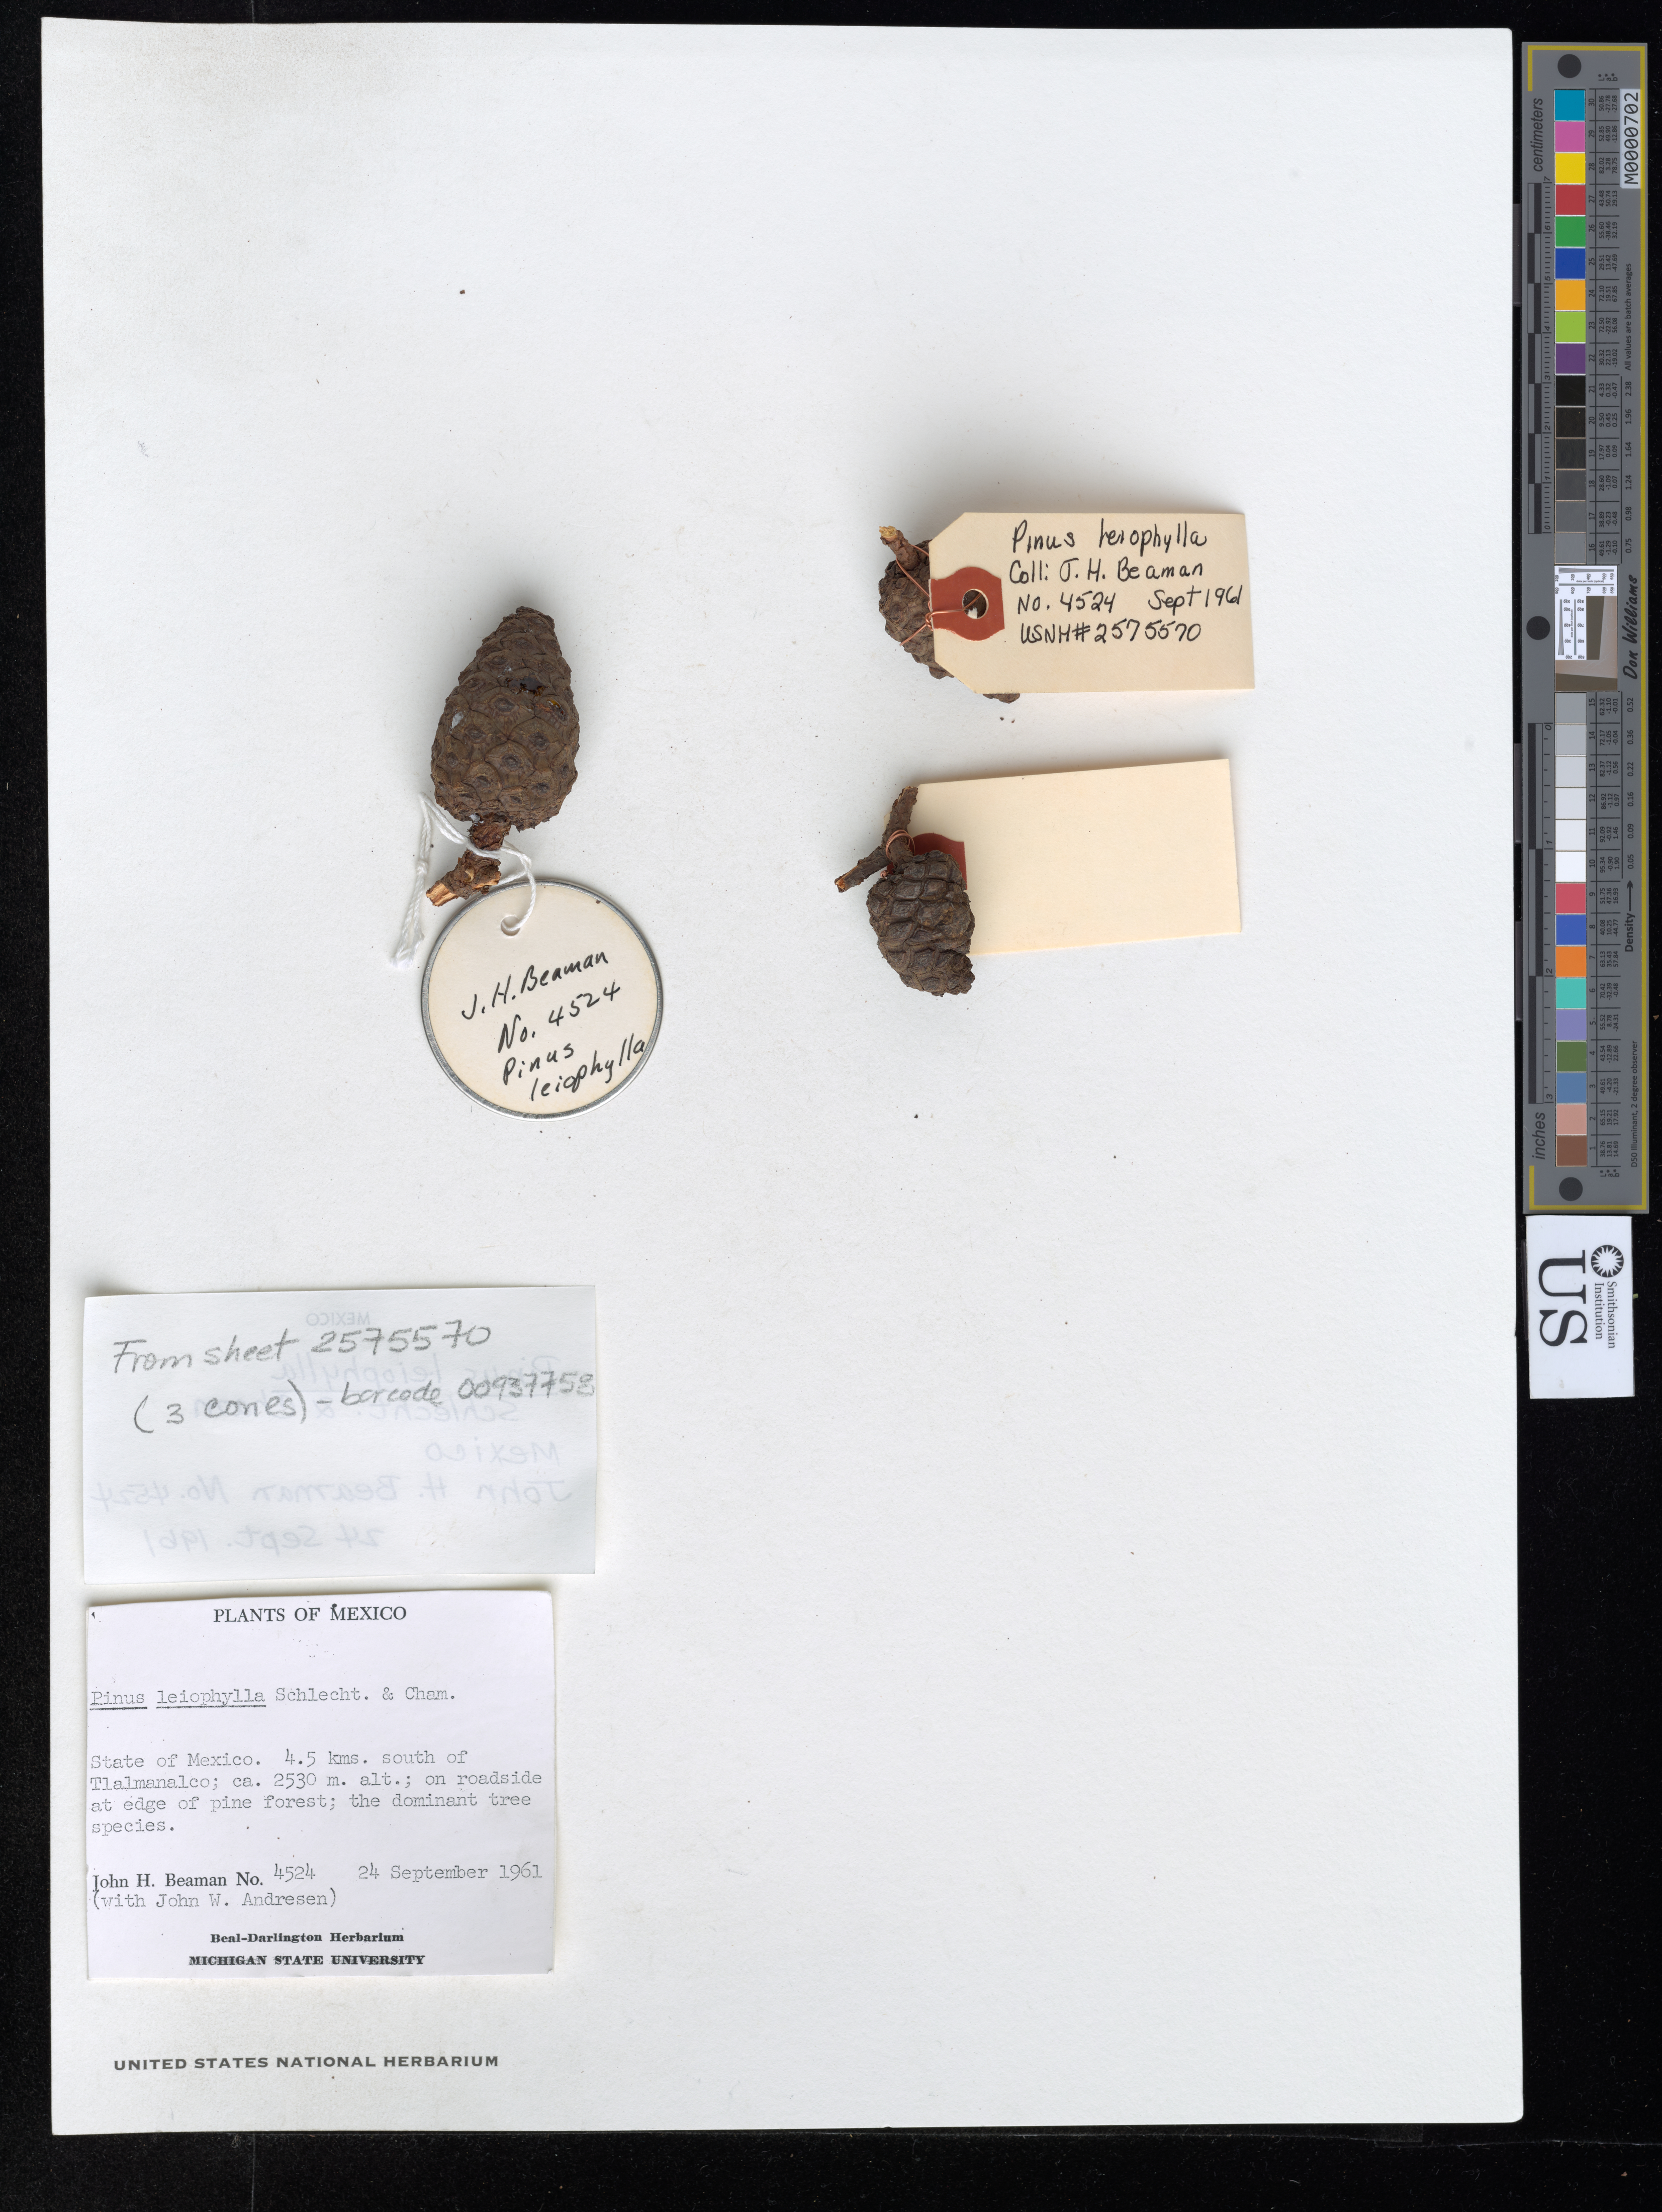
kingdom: Plantae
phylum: Tracheophyta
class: Pinopsida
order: Pinales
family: Pinaceae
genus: Pinus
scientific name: Pinus leiophylla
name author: Schiede ex Schltdl. & Cham.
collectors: J. H. Beaman & J. Andrésen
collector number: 4524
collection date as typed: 24 Sep 1961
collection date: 1961-09-24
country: Mexico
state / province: México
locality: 4.5 kms. South of Tlalmanalco.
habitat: On roadside at edge of pine forest; the dominant tree species.